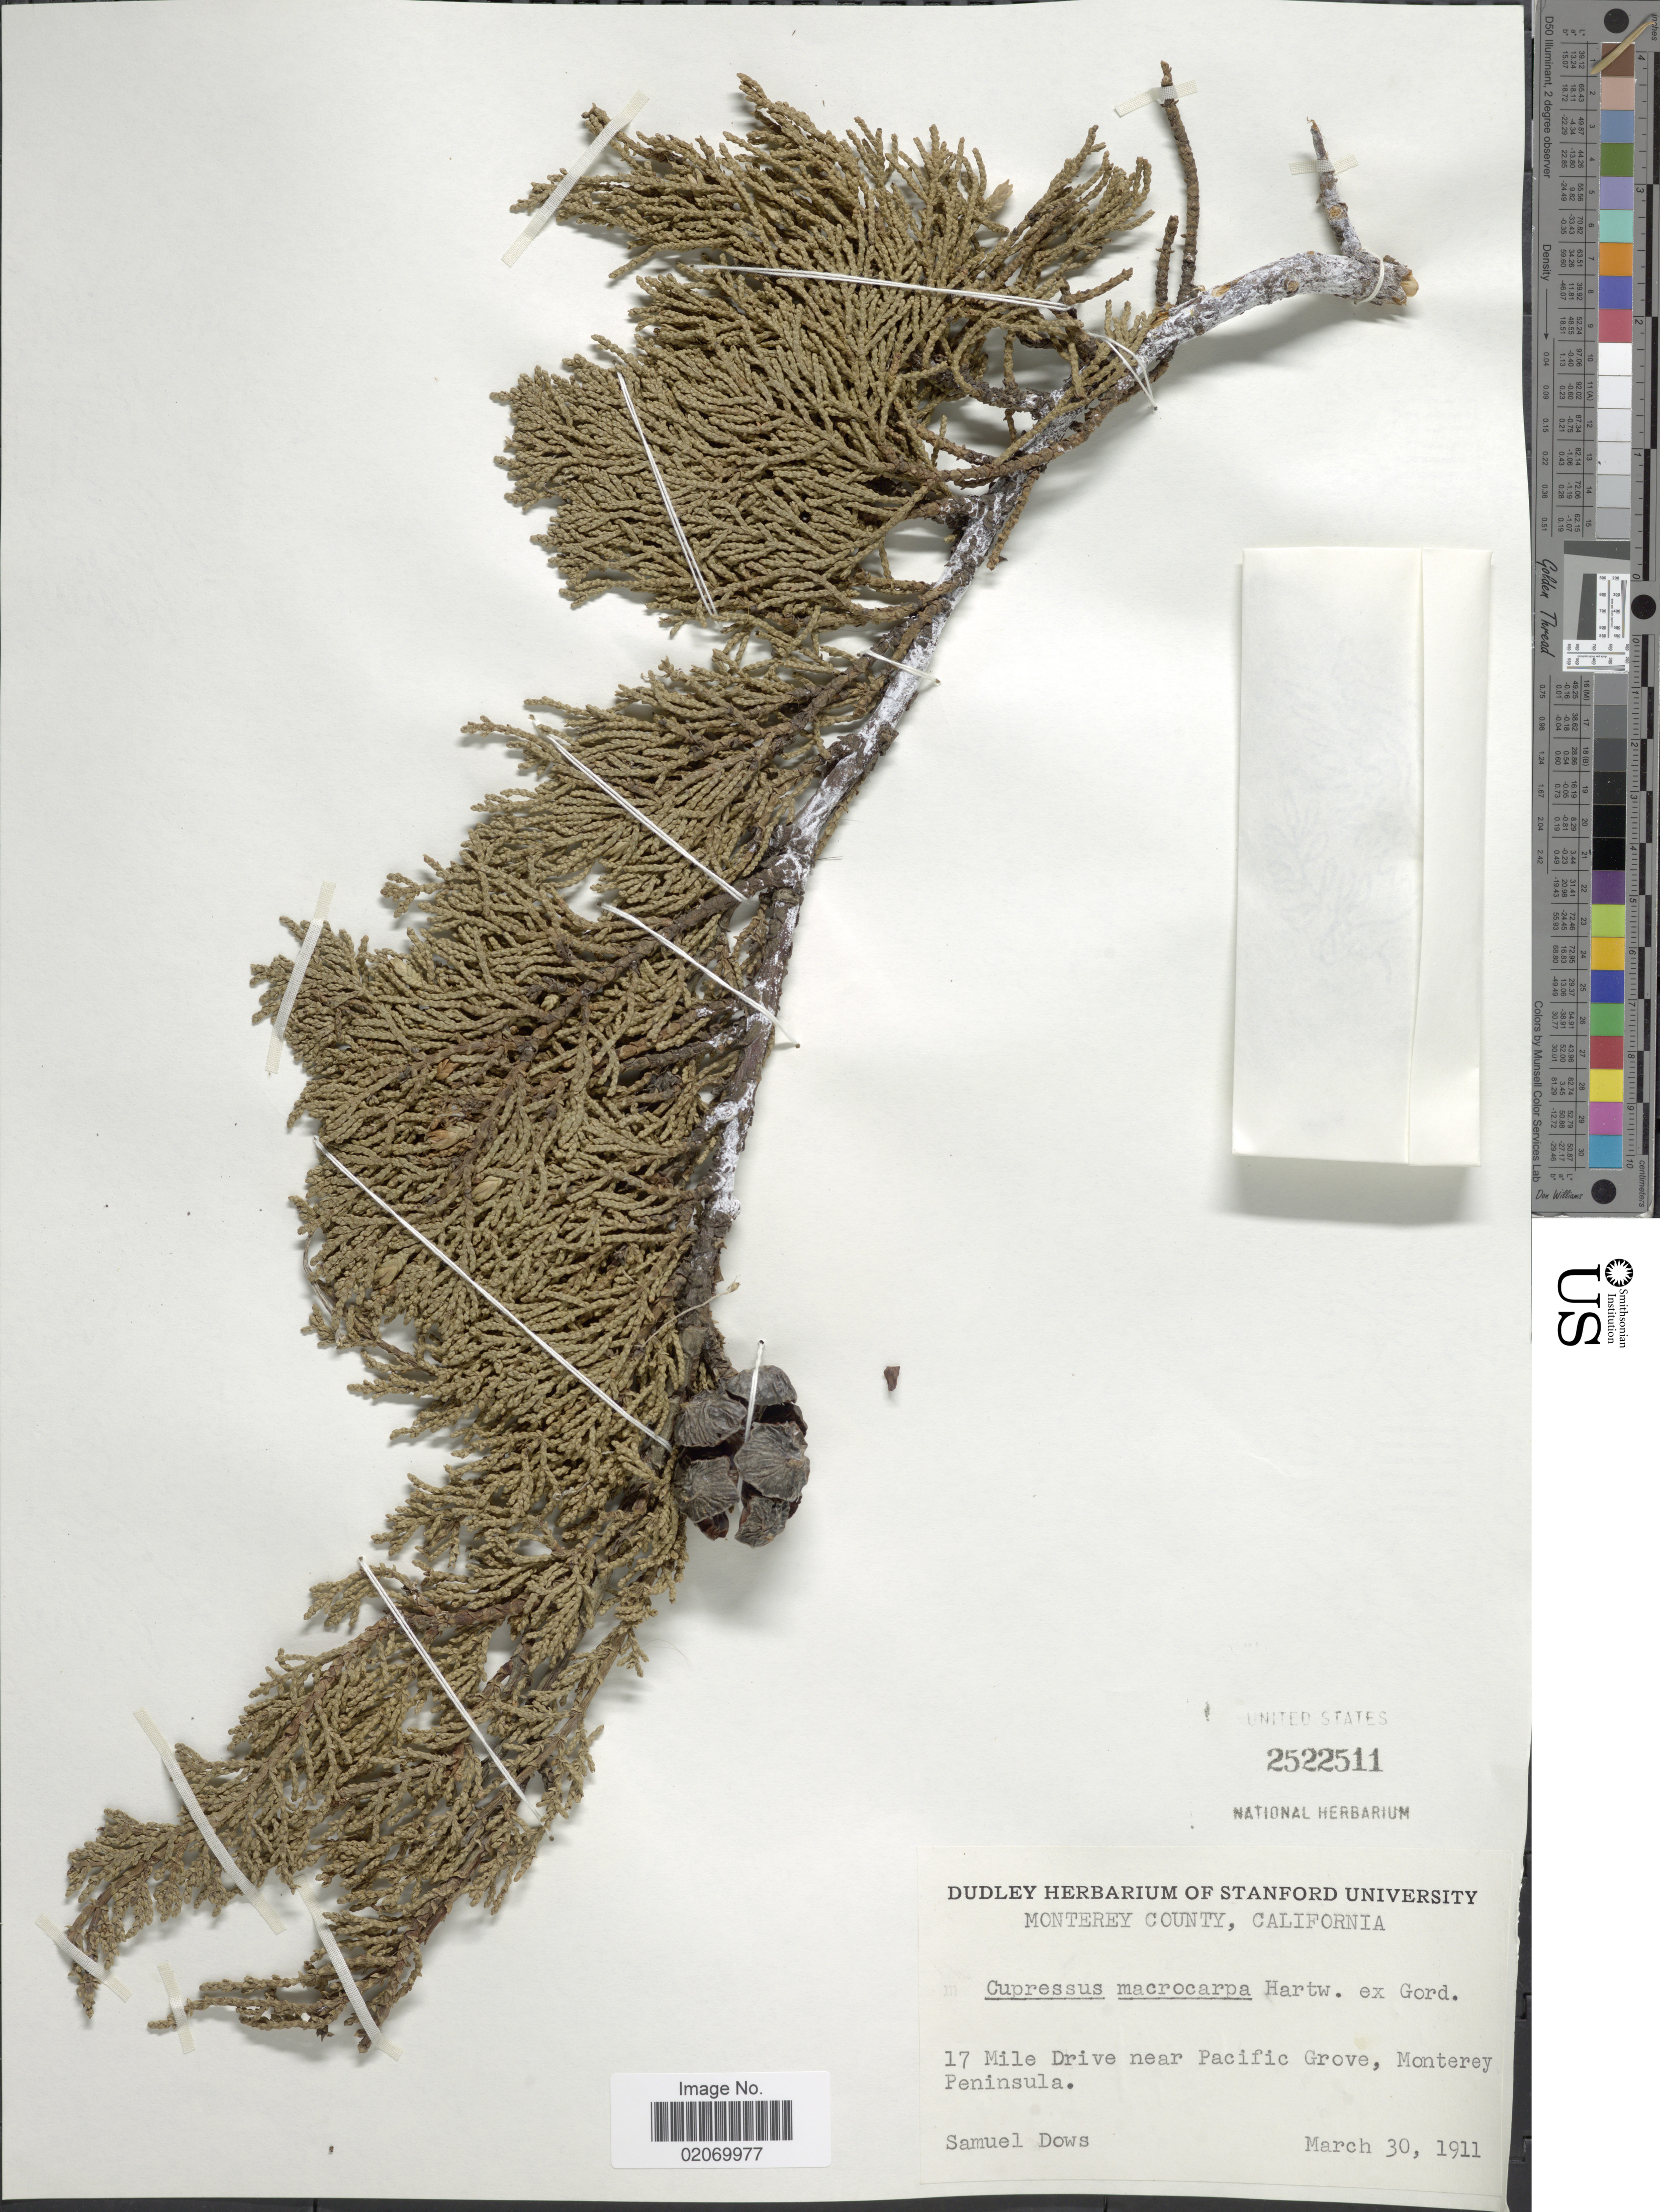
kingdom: Plantae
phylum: Tracheophyta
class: Pinopsida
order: Pinales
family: Cupressaceae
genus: Hesperocyparis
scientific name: Hesperocyparis macrocarpa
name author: (Hartw. ex Gordon) Bartel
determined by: (US) Smithsonian Institution - National Museum of Natural History - Department of Botany (UNITED STATES)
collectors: S. Dows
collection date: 1911-03-30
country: United States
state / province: California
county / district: Monterey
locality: Monterey County, 17 Mile Drive near Pacific Grove, Monterey Peninsula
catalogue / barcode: US 2522511